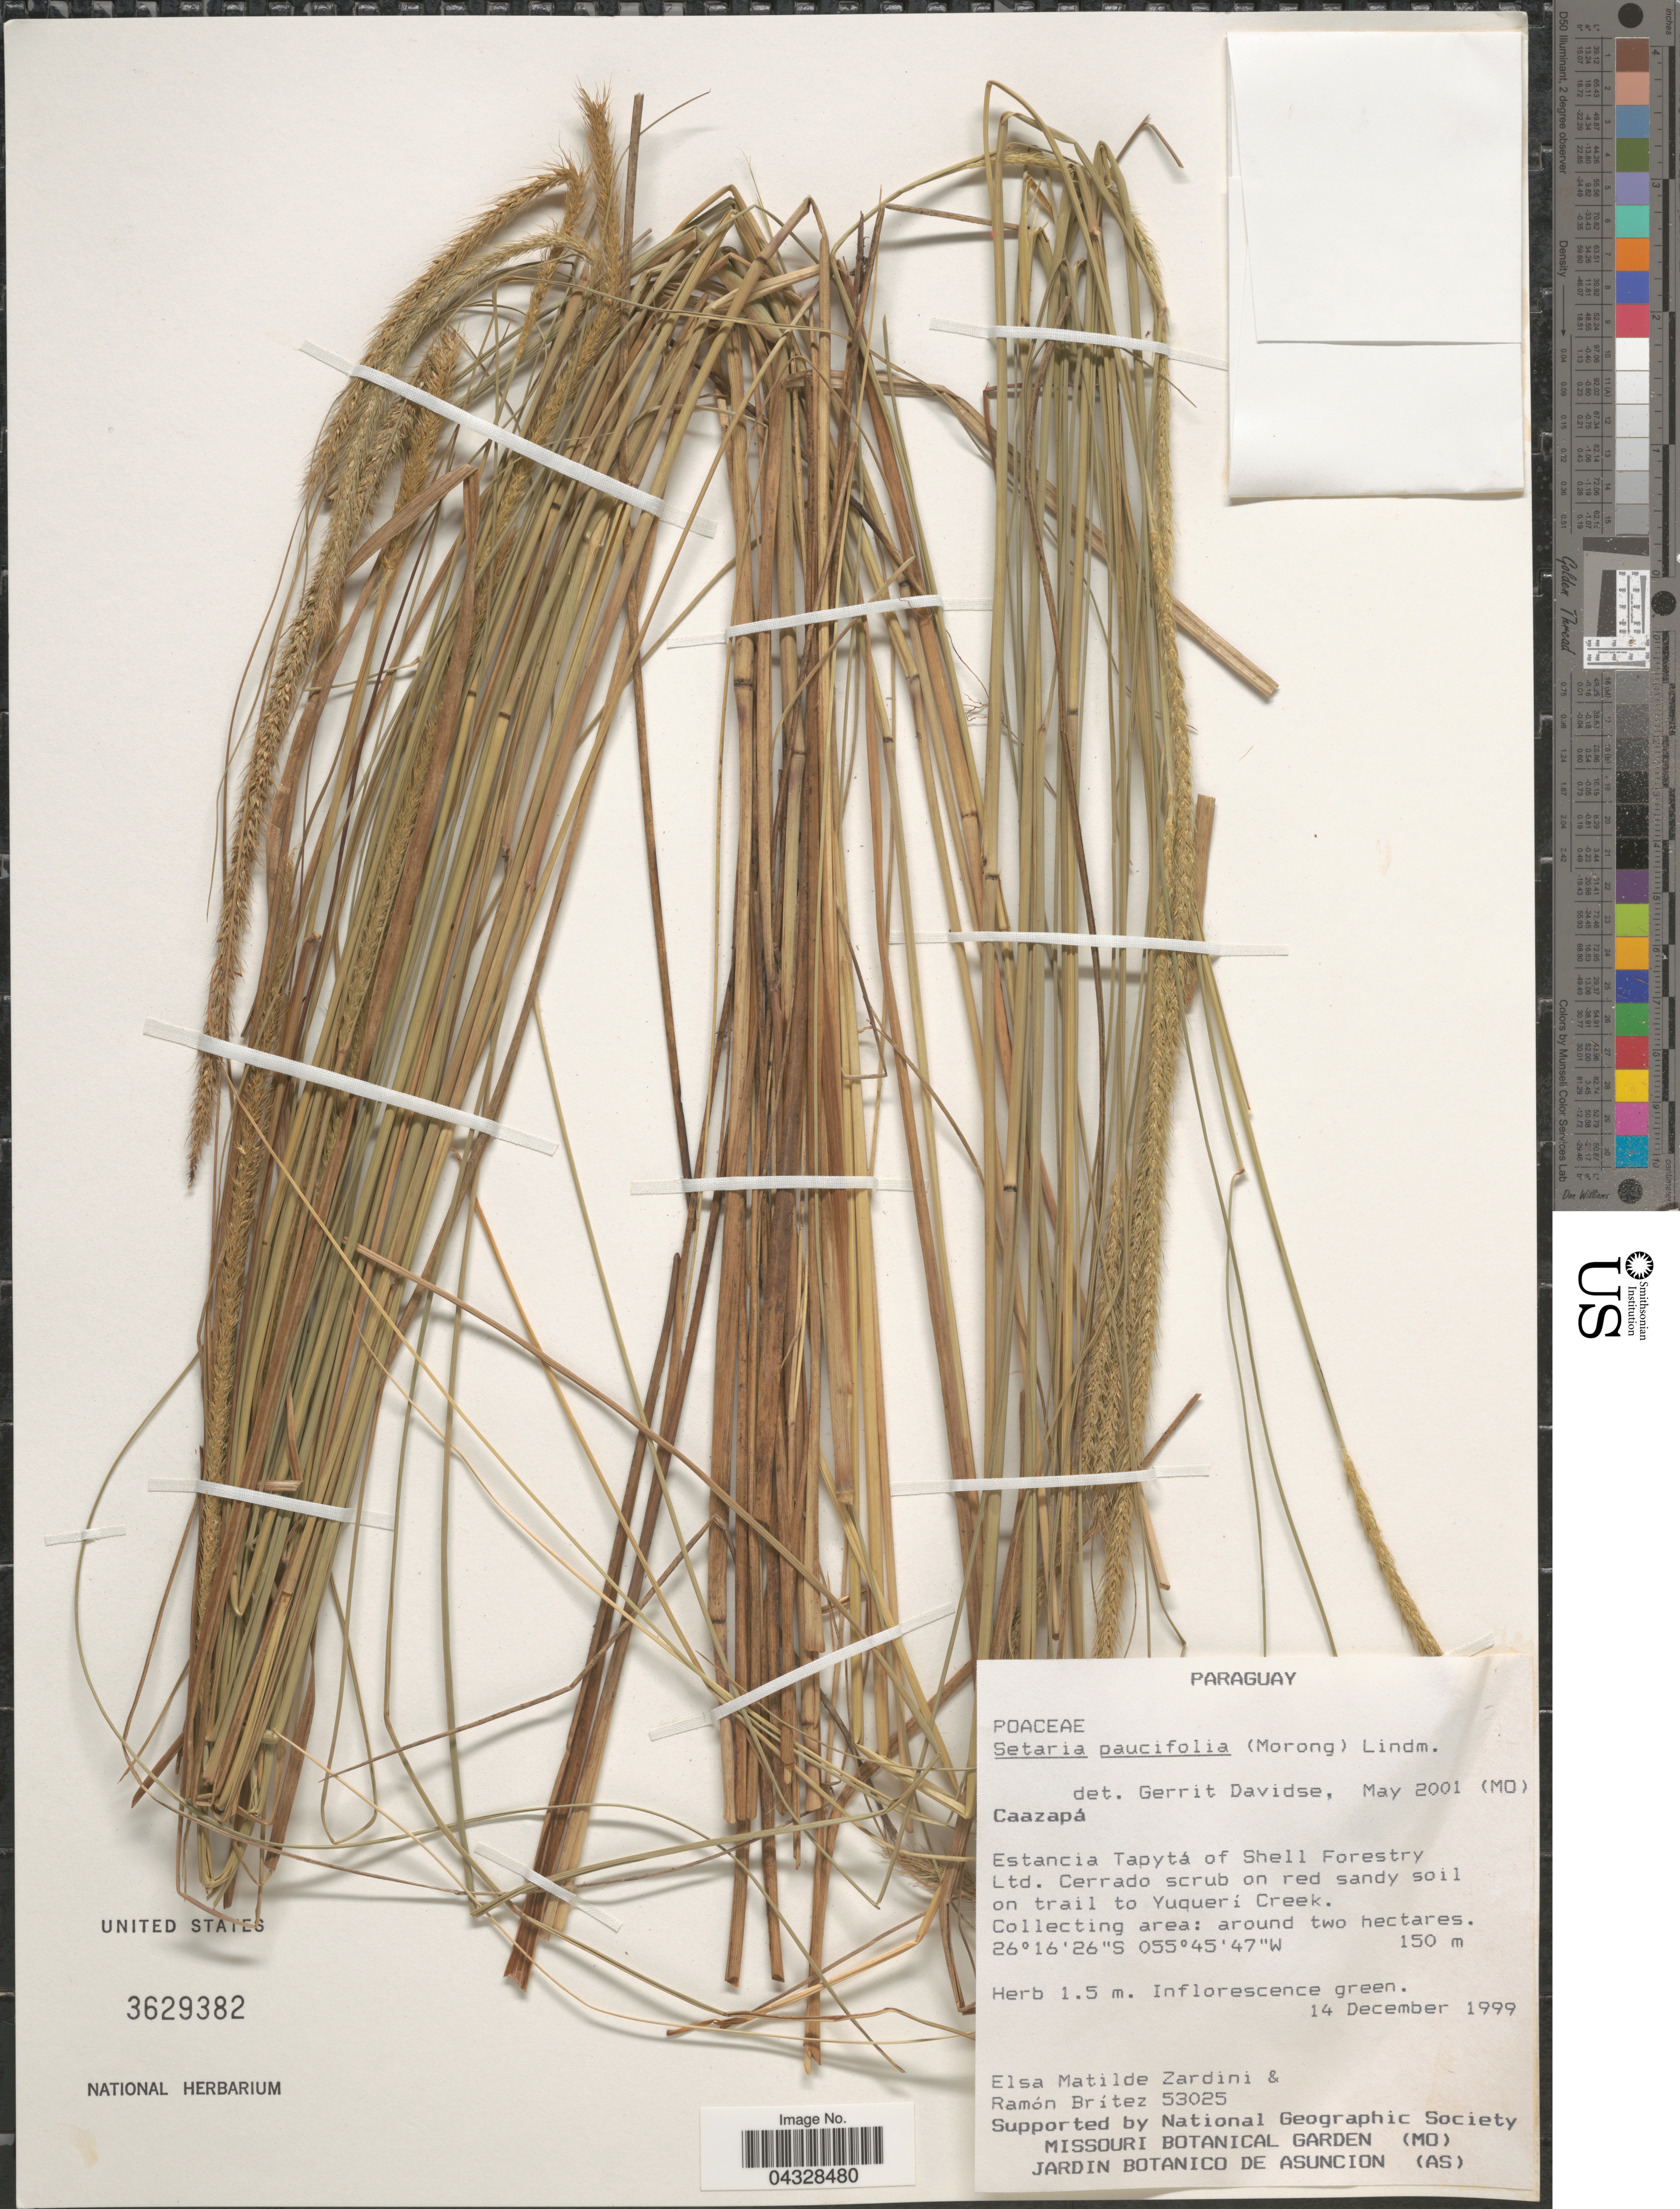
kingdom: Plantae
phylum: Tracheophyta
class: Liliopsida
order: Poales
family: Poaceae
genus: Setaria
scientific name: Setaria paucifolia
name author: (Morong) Lindm.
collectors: E. M. Zardini & R. Brítez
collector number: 53025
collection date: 1999-12-14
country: Paraguay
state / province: Caazapa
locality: Estancia Tapytá of Shell Forestry Ltd. Cerrado scrub on red sandy soil on trail to Yuquerí Creek.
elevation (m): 150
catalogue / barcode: US 3629382